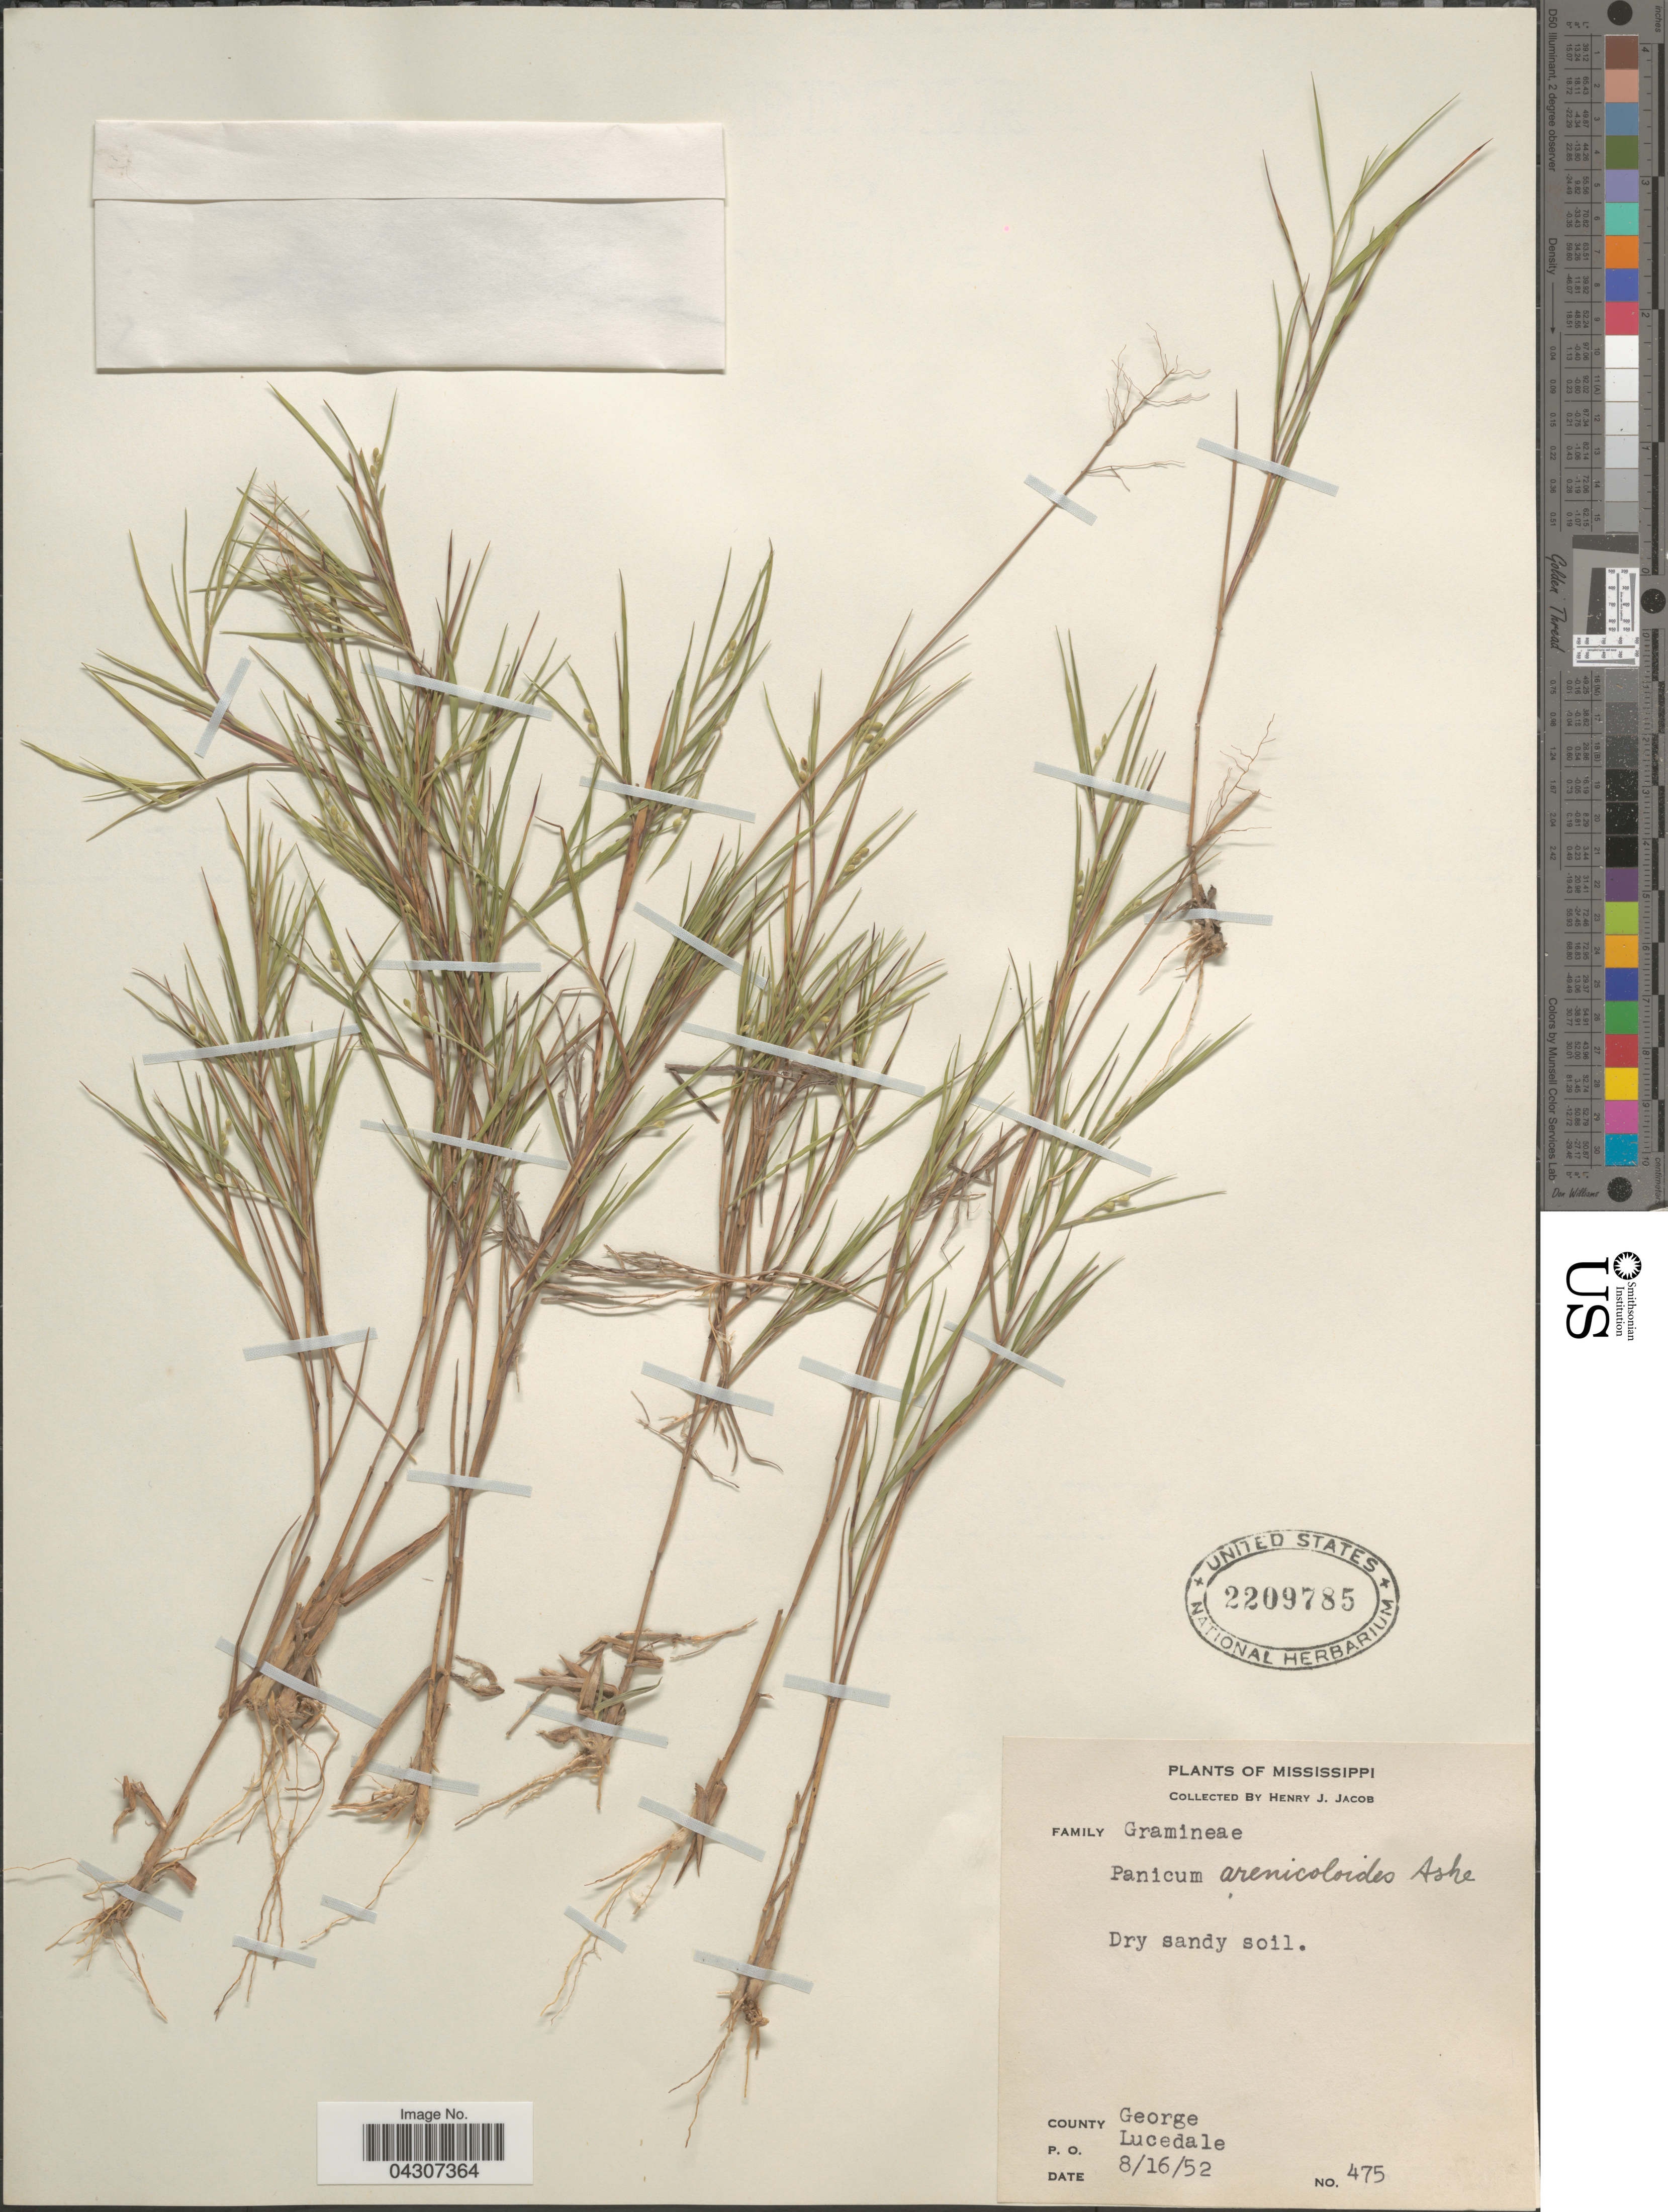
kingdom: Plantae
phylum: Tracheophyta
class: Liliopsida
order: Poales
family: Poaceae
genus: Dichanthelium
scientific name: Dichanthelium aciculare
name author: (Desv. ex Poir.) Gould & C.A. Clark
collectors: H. Jacob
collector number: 475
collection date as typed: Transcribed d/m/y: 16/8/52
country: United States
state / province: Mississippi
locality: Dry sandy soil. County George. P.O. Lucedale.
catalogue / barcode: US 2209785